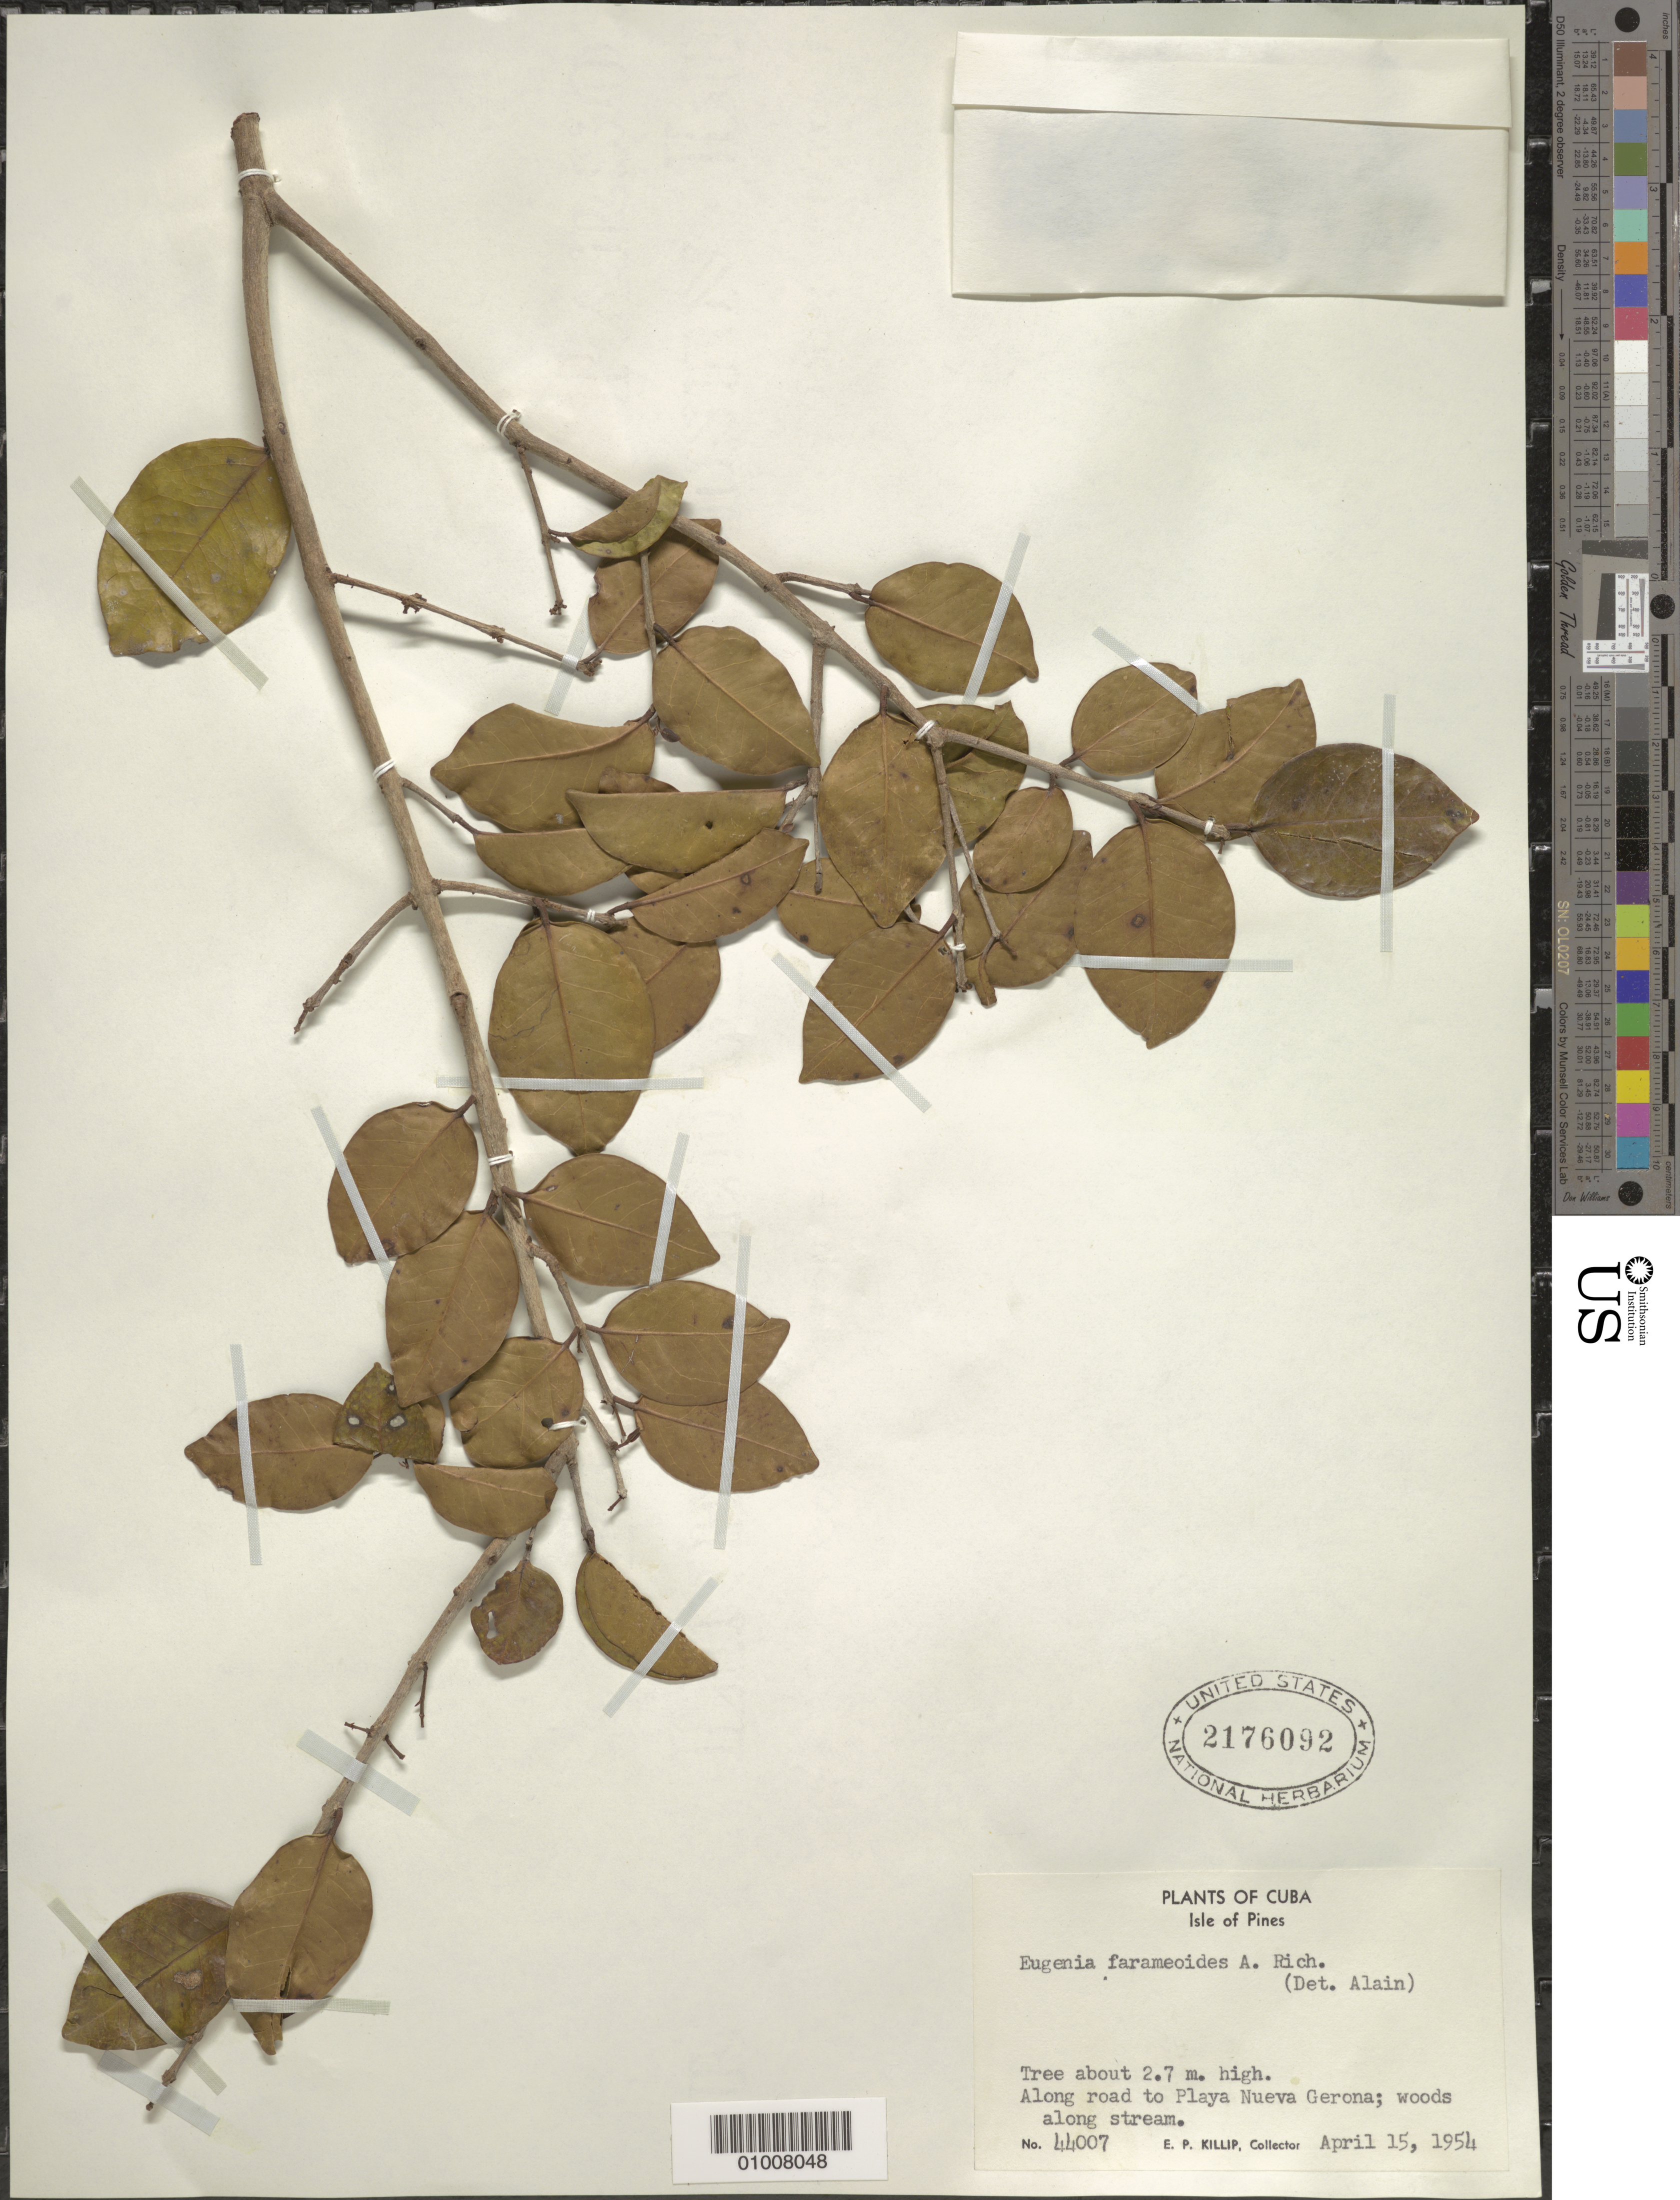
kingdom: Plantae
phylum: Tracheophyta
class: Magnoliopsida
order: Myrtales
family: Myrtaceae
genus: Eugenia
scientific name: Eugenia farameoides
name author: A. Rich.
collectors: E. P. Killip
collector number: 44007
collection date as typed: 15 Apr 1954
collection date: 1954-04-15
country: Cuba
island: Isla de la Juventud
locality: Isle of Pines, Along road to Playa Nueva Gerona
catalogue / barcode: US 2176092